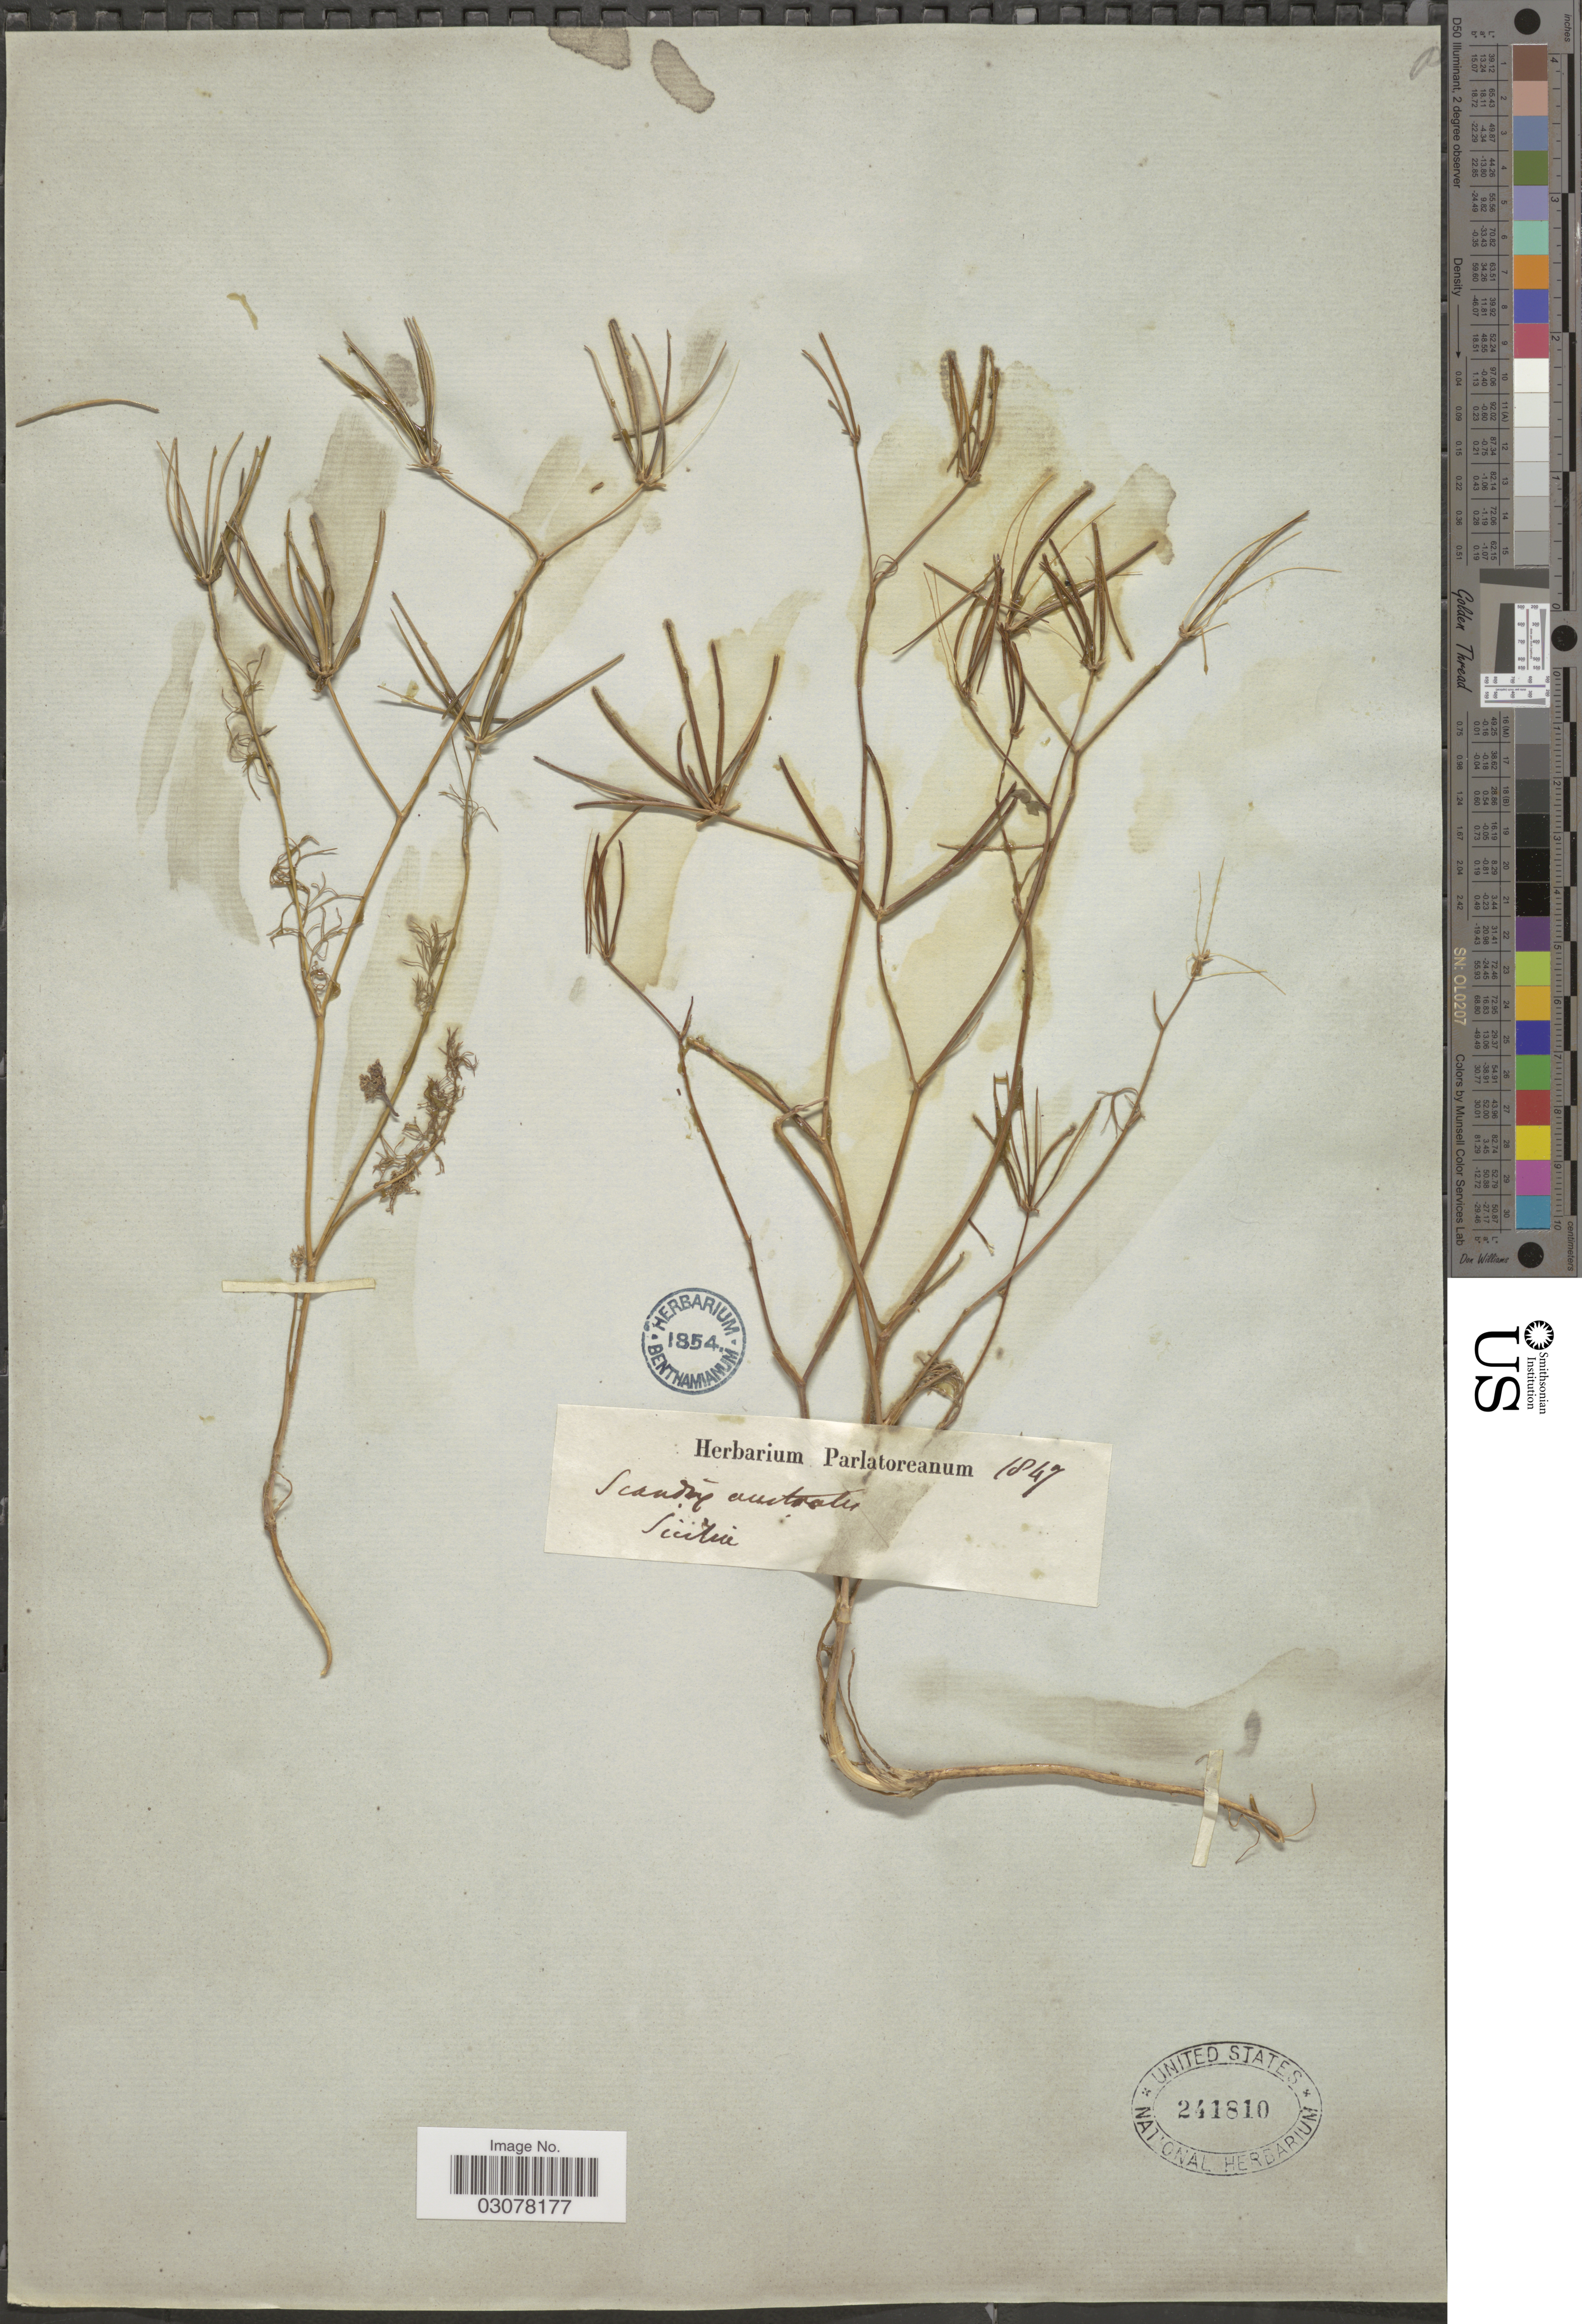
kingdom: Plantae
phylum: Tracheophyta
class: Magnoliopsida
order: Apiales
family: Apiaceae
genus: Scandix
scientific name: Scandix australis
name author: L.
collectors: Ex Herb Parlatoreanum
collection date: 1847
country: Italy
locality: Sicilici.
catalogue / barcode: US 241810